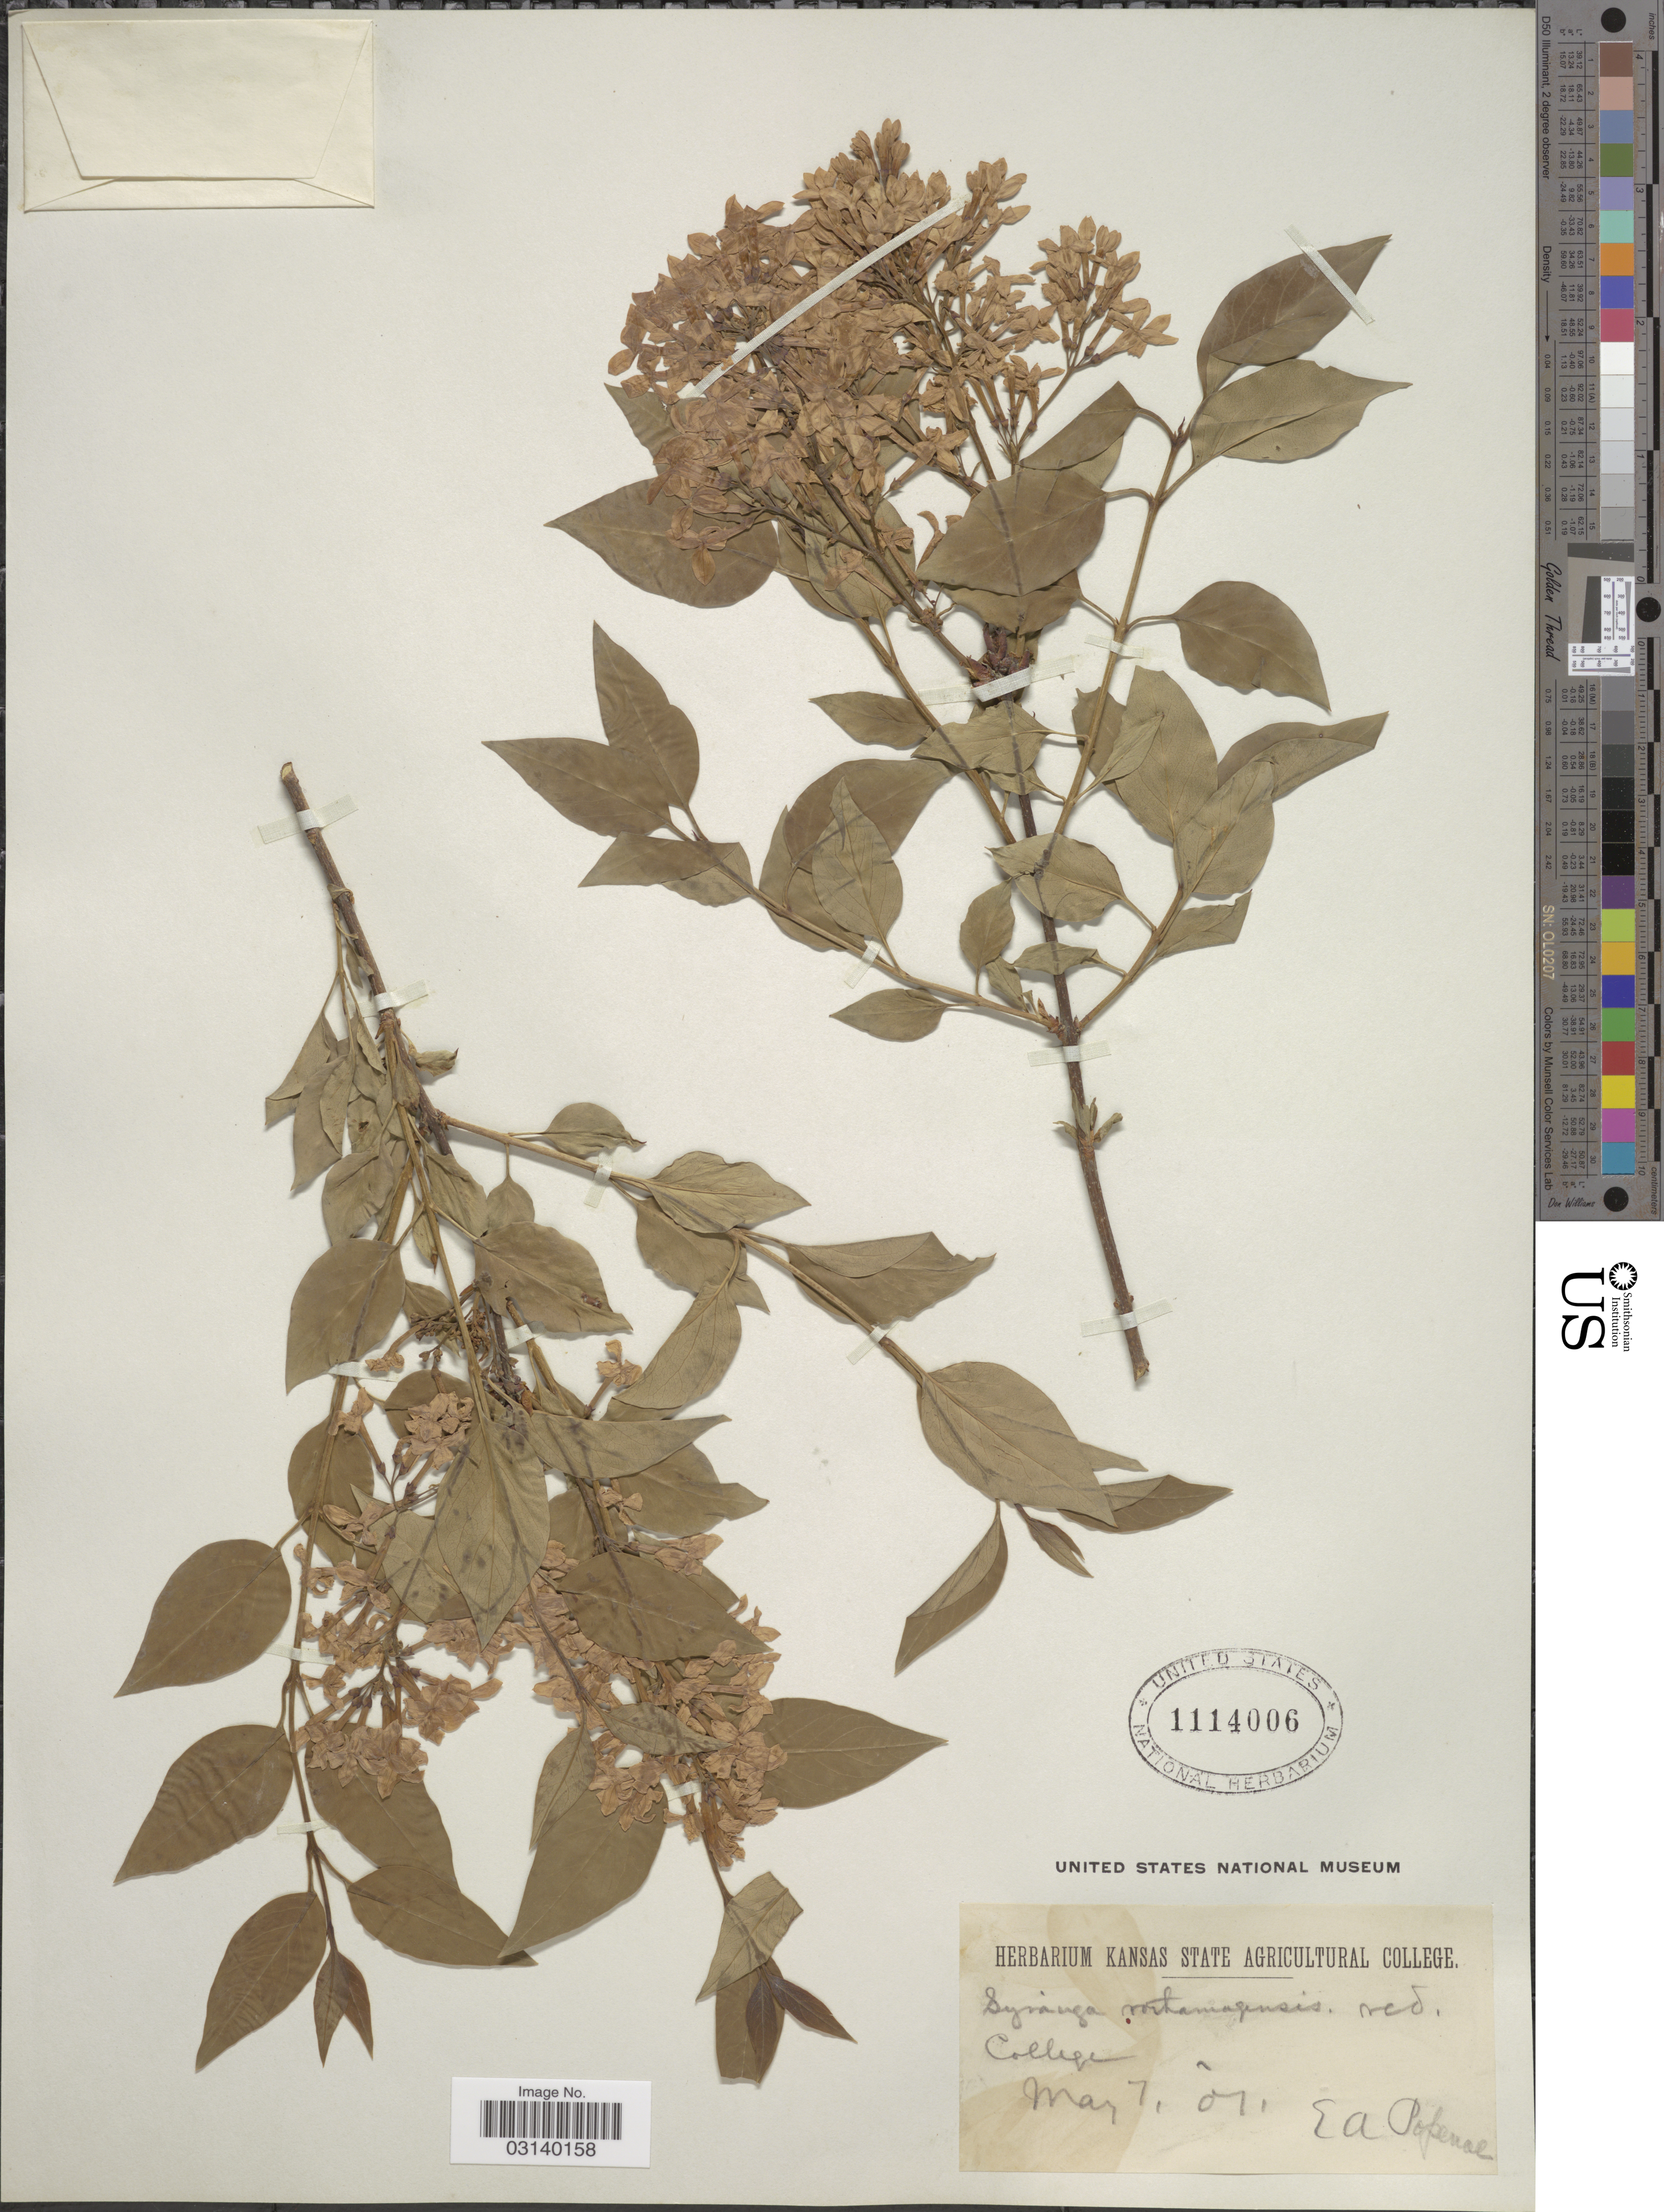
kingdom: Plantae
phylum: Tracheophyta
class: Magnoliopsida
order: Lamiales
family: Oleaceae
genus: Syringa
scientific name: Syringa x rothomagensis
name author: (Renault) A. Rich.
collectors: E. A. Popenoe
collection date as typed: Transcribed d/m/y: 7/5/1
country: United States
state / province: Kansas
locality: College.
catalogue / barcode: US 1114006